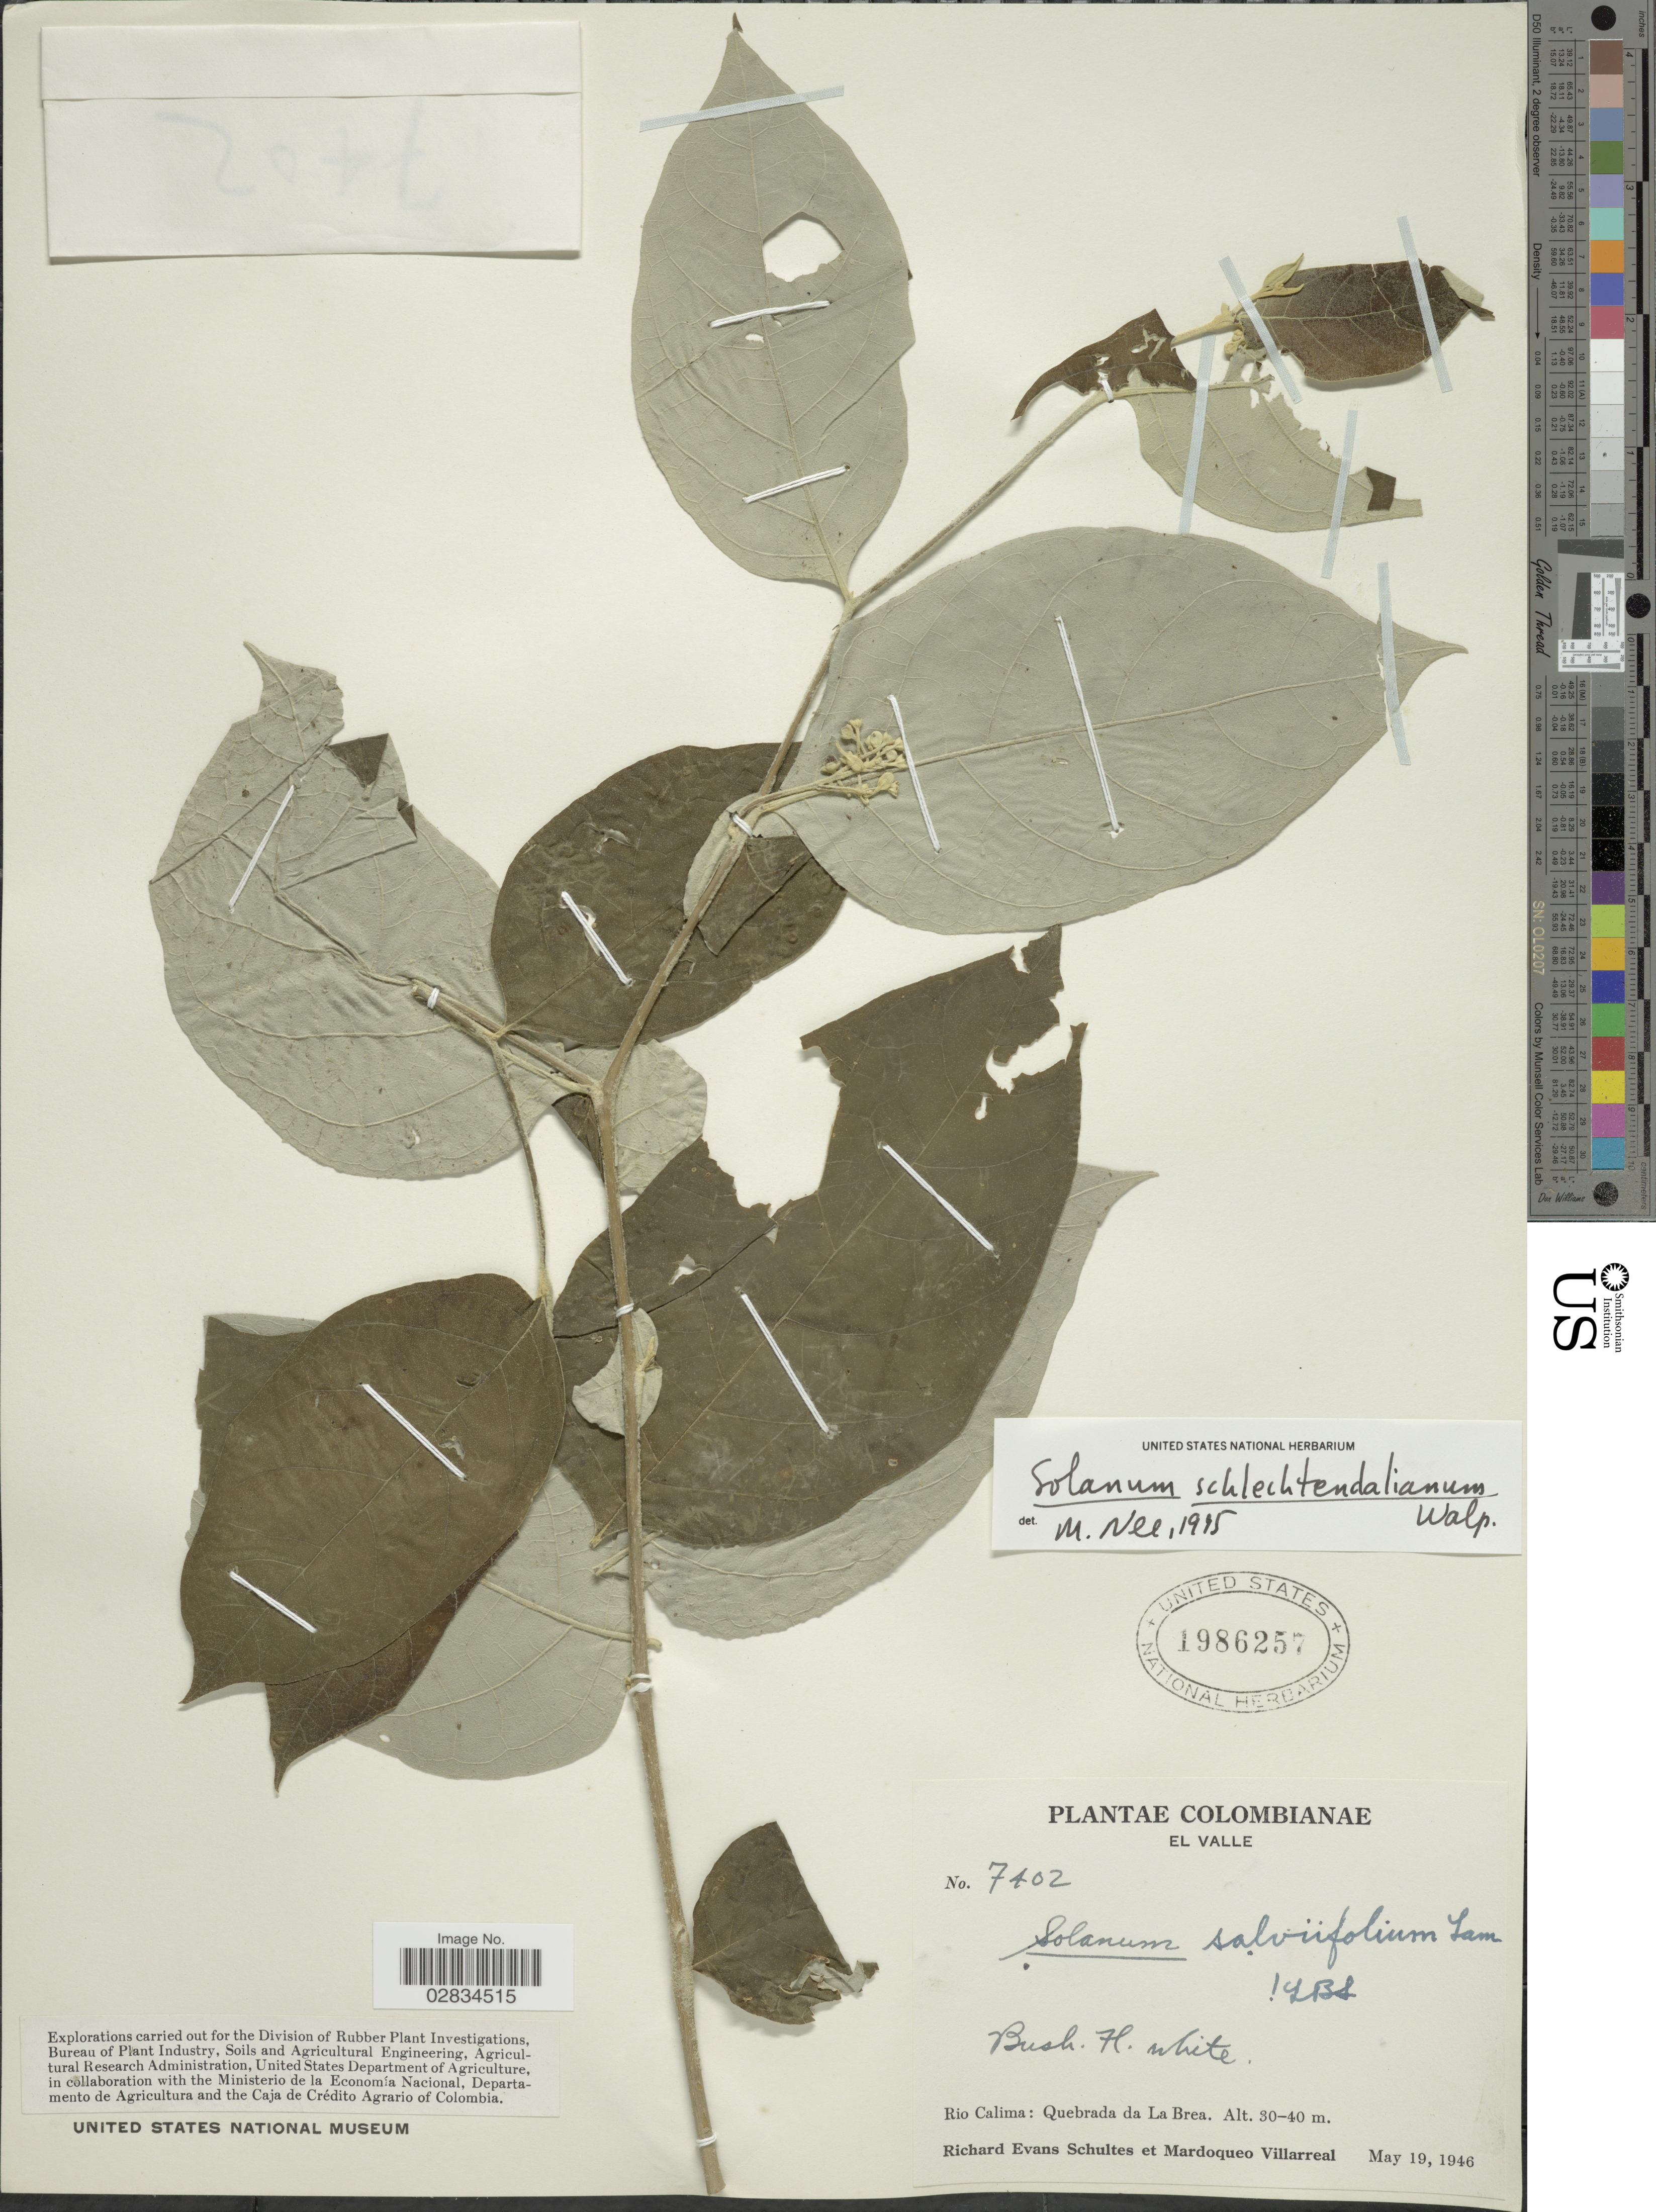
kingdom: Plantae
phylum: Tracheophyta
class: Magnoliopsida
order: Solanales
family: Solanaceae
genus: Solanum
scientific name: Solanum schlechtendalianum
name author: Walp.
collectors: R. E. Schultes & M. Villarreal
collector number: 7402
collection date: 1946-05-19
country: Colombia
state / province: Valle del Cauca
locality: El Valle. Rio Calima: Quebrada de La Brea.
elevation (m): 30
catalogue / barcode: US 1986257